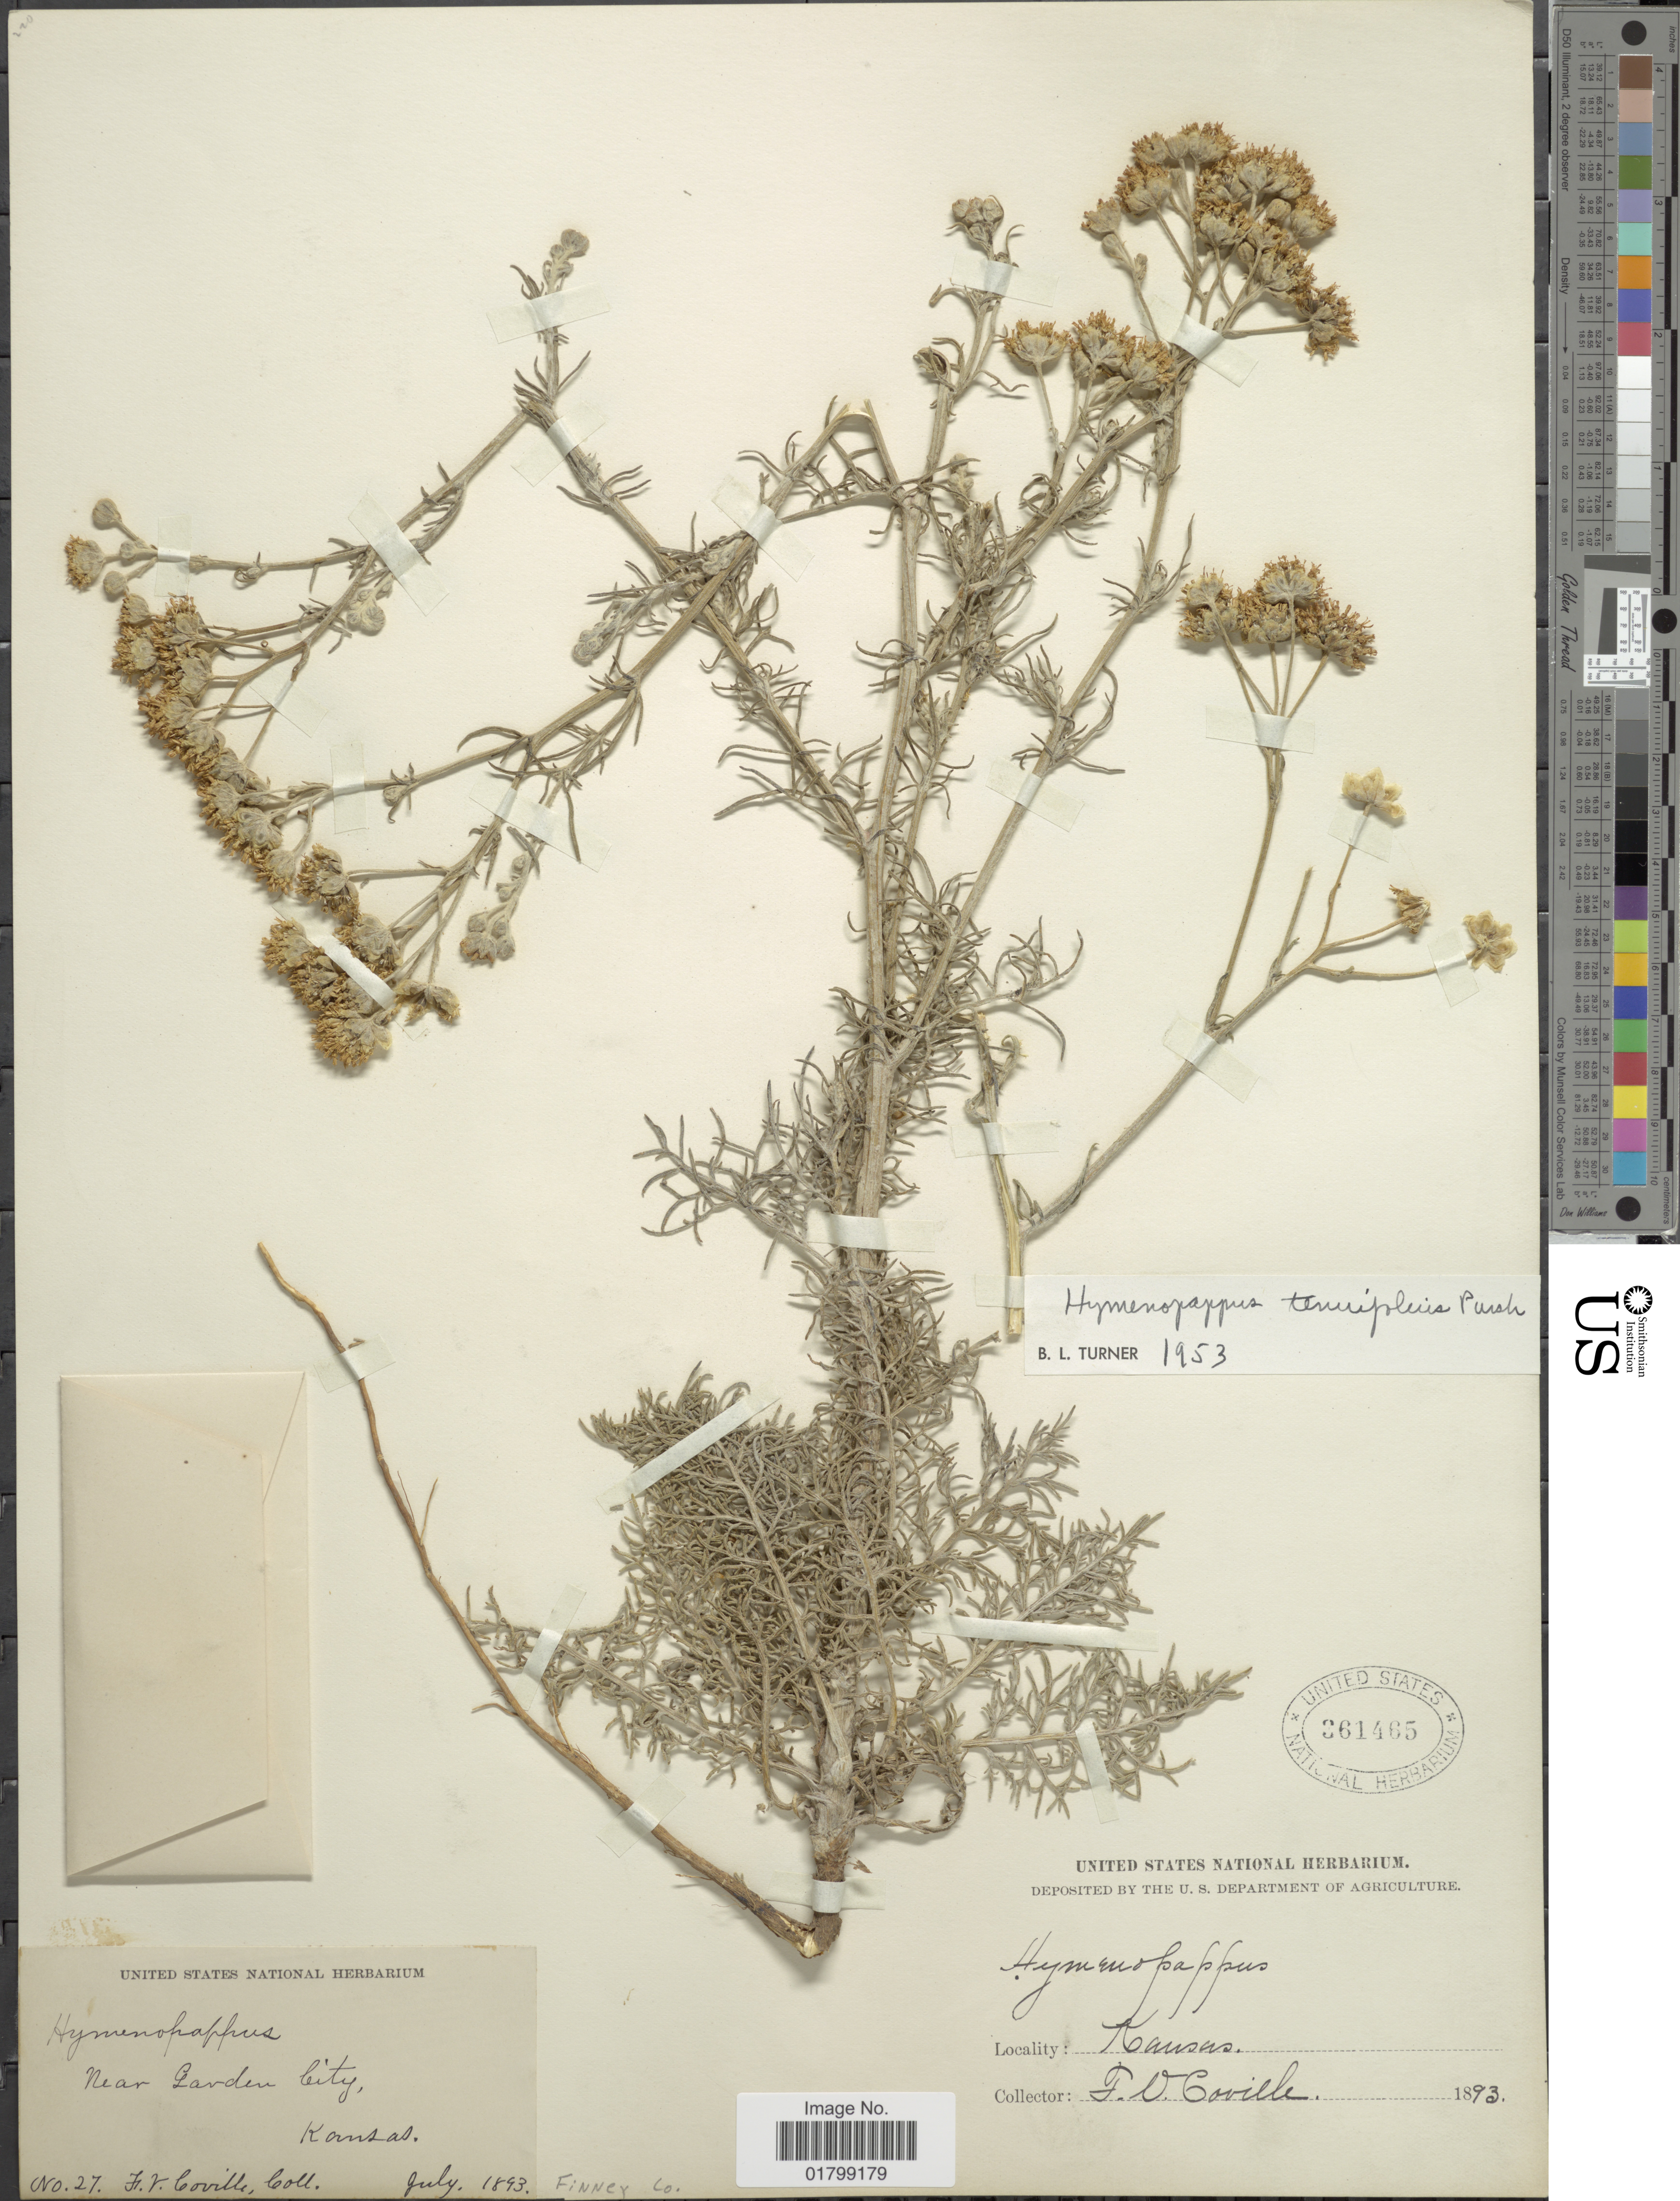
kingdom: Plantae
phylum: Tracheophyta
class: Magnoliopsida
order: Asterales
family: Asteraceae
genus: Hymenopappus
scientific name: Hymenopappus tenuifolius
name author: Pursh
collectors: F. V. Coville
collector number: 27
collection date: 1893-07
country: United States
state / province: Kansas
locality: Near Garden City, Finney Co.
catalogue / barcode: US 361465